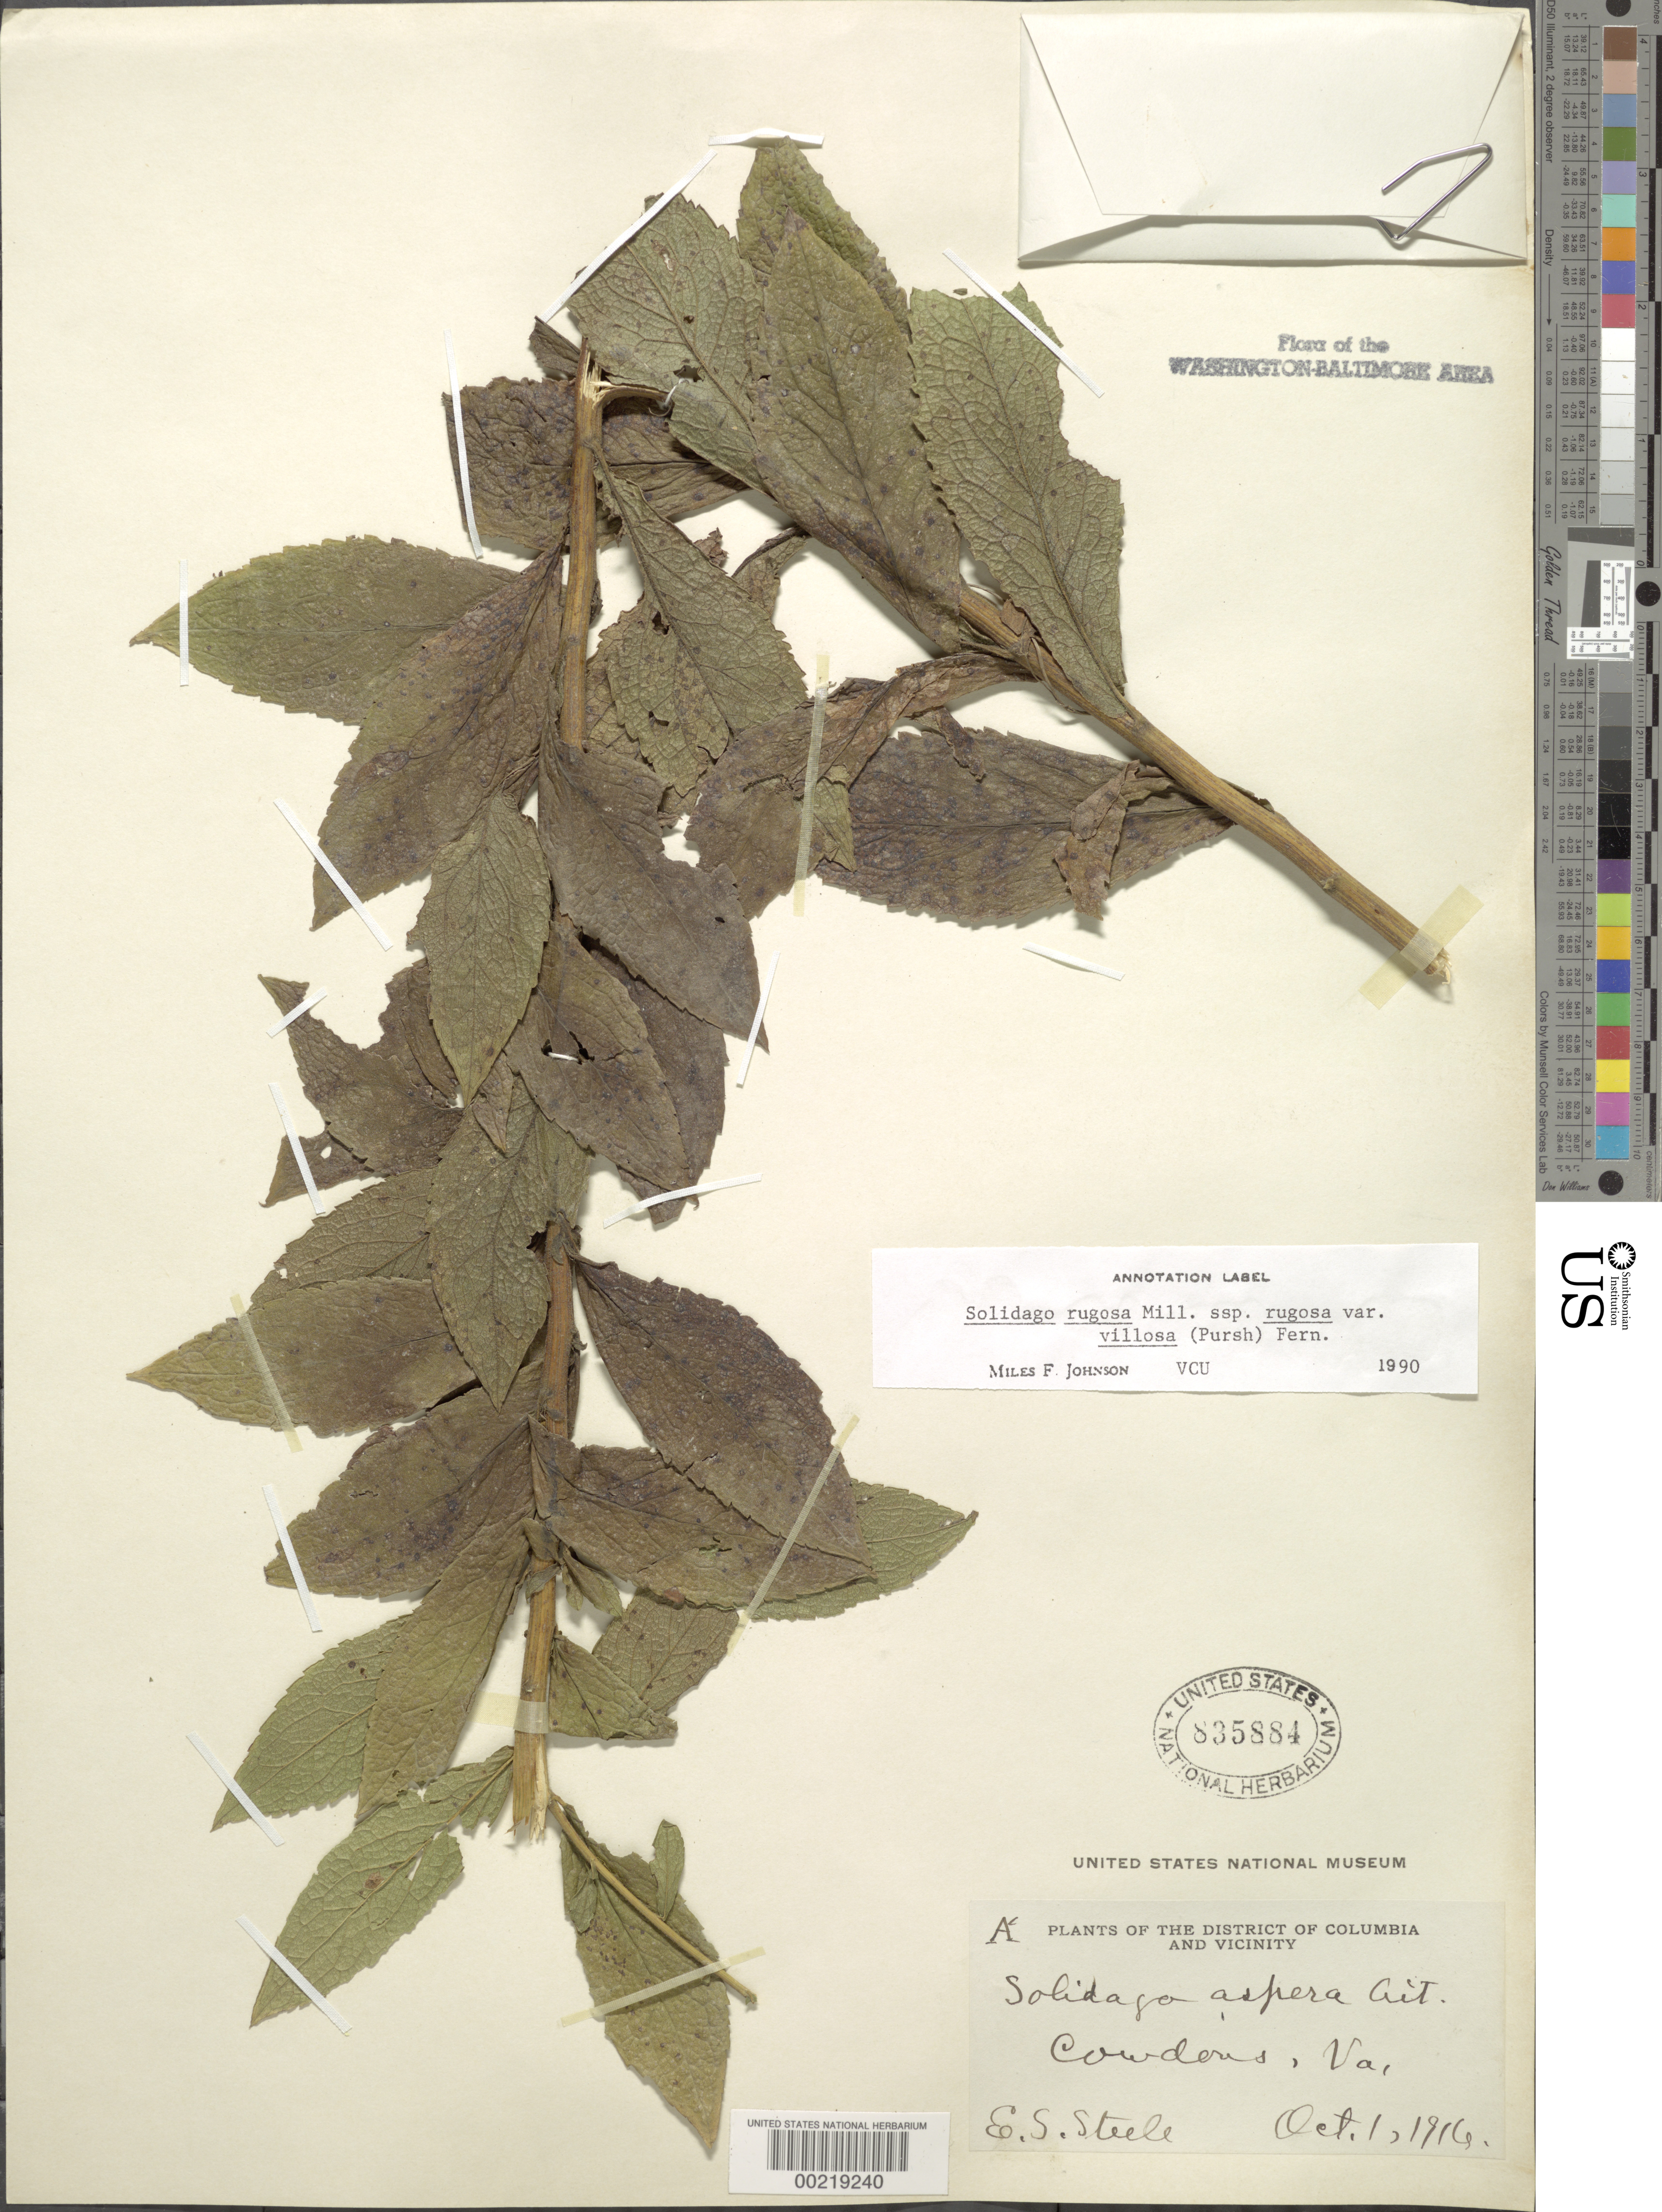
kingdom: Plantae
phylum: Tracheophyta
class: Magnoliopsida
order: Asterales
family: Asteraceae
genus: Solidago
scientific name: Solidago rugosa var. villosa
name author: Mill.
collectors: E. Steele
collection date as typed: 01 Oct 1916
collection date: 1916-10-01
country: United States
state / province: Virginia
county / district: Arlington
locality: Cowdons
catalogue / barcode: US 835884